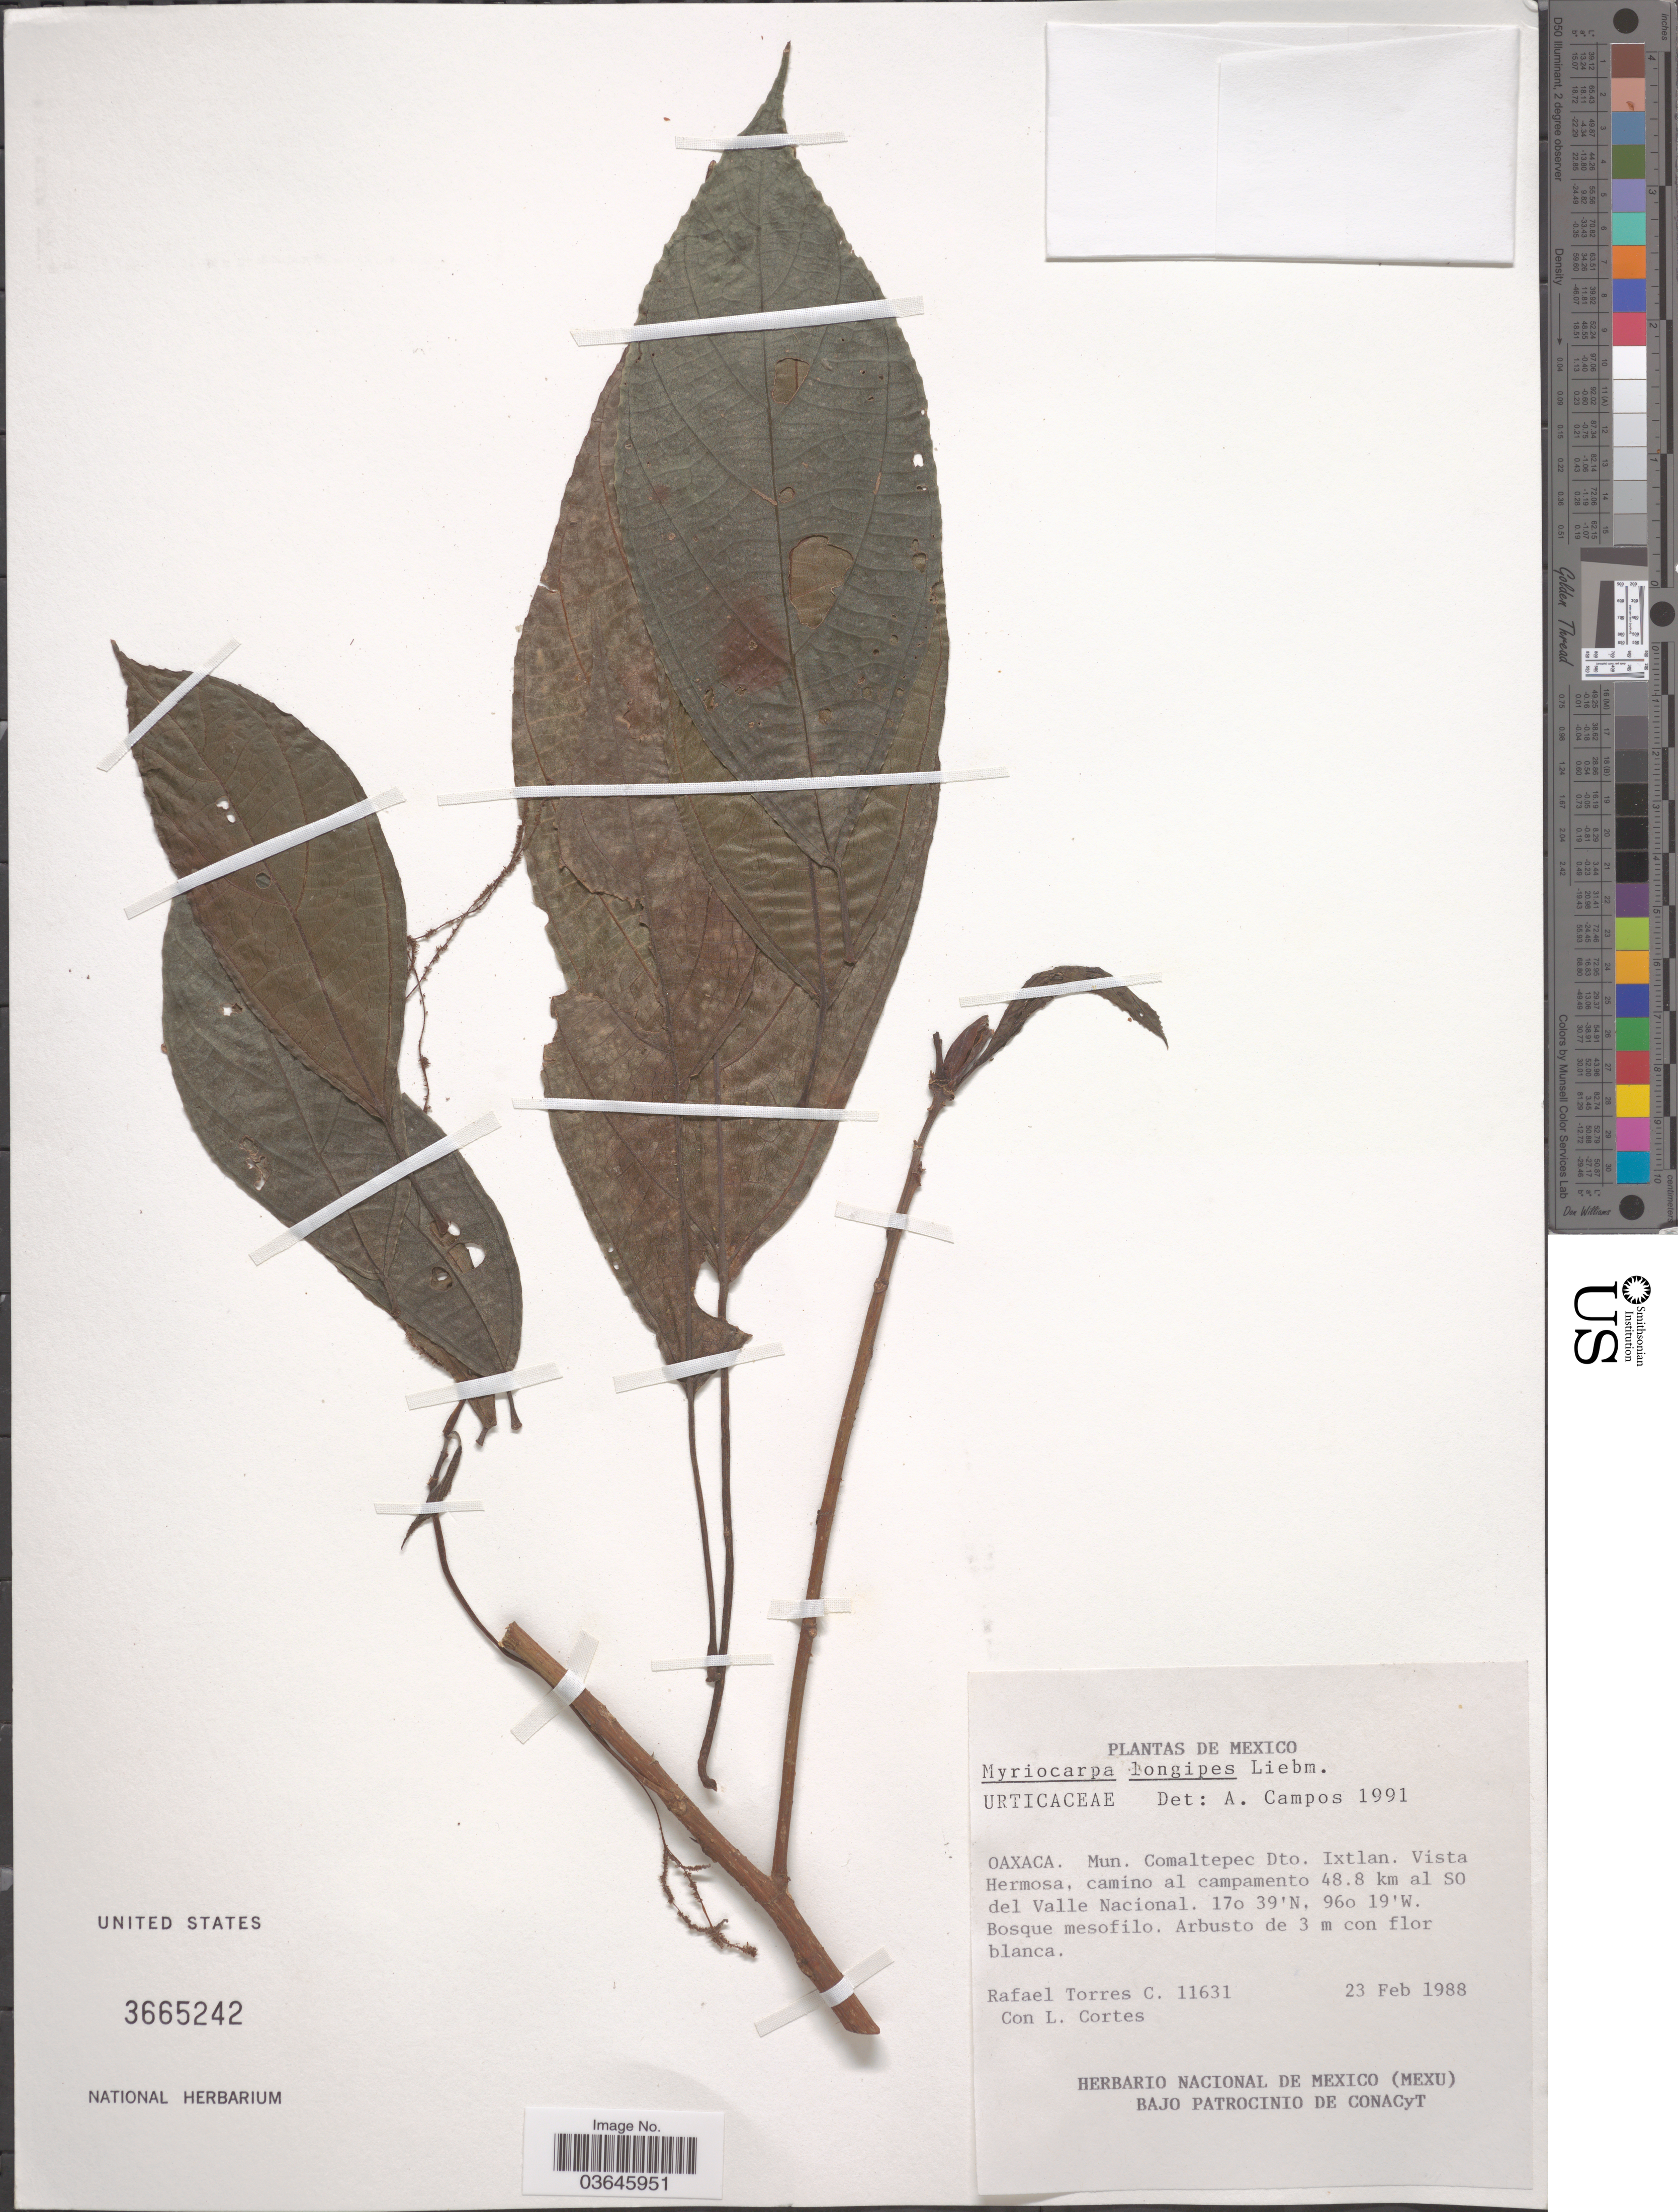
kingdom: Plantae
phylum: Tracheophyta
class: Magnoliopsida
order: Rosales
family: Urticaceae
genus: Myriocarpa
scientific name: Myriocarpa longipes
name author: Liebm.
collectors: R. Torres C. & L. Cortes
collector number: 11631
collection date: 1988-02-23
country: Mexico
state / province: Oaxaca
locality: Mun. Comaltepec Dto. Ixtlan. Vista Hermosa, camino al campamento 48.8 km al SO del Valle Nacional.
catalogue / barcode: US 3665242